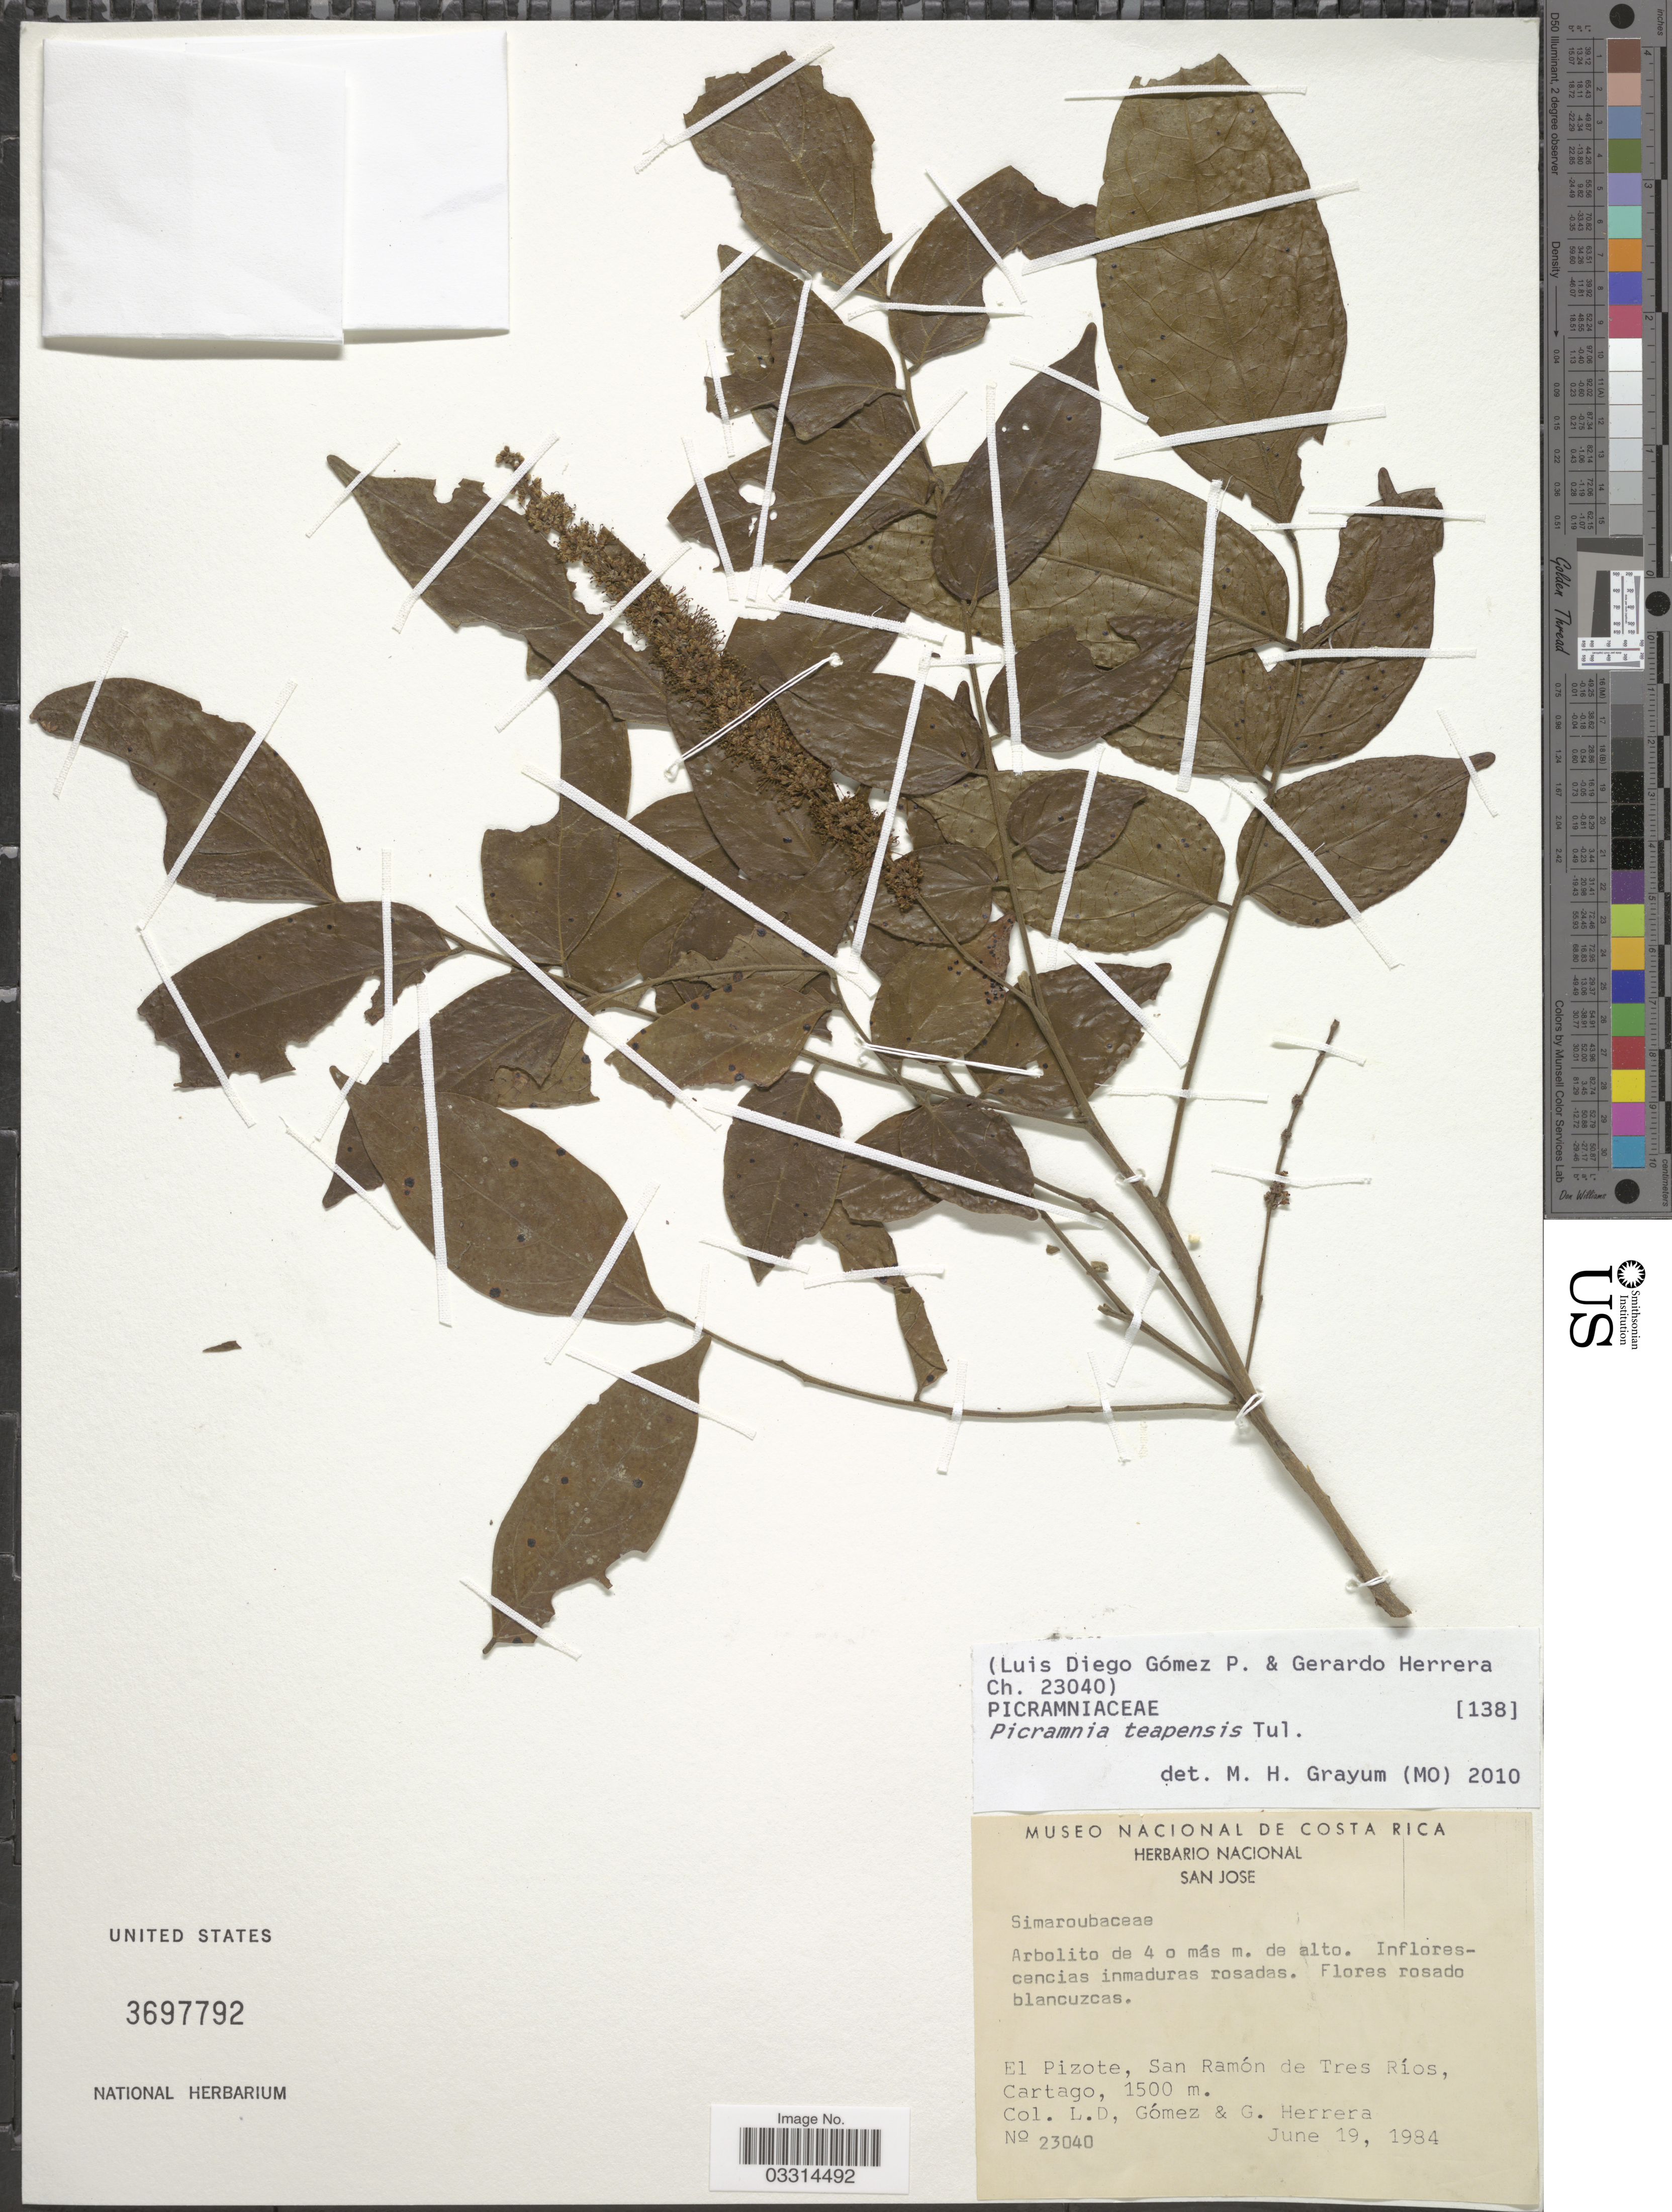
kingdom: Plantae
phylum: Tracheophyta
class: Magnoliopsida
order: Picramniales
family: Picramniaceae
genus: Picramnia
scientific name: Picramnia teapensis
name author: Tul.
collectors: L. D. Gómez & G. Herrera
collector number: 23040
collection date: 1984-06-19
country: Costa Rica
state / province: Cartago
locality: El Pizote, San Ramón de Tres Ríos.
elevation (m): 1500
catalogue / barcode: US 3697792